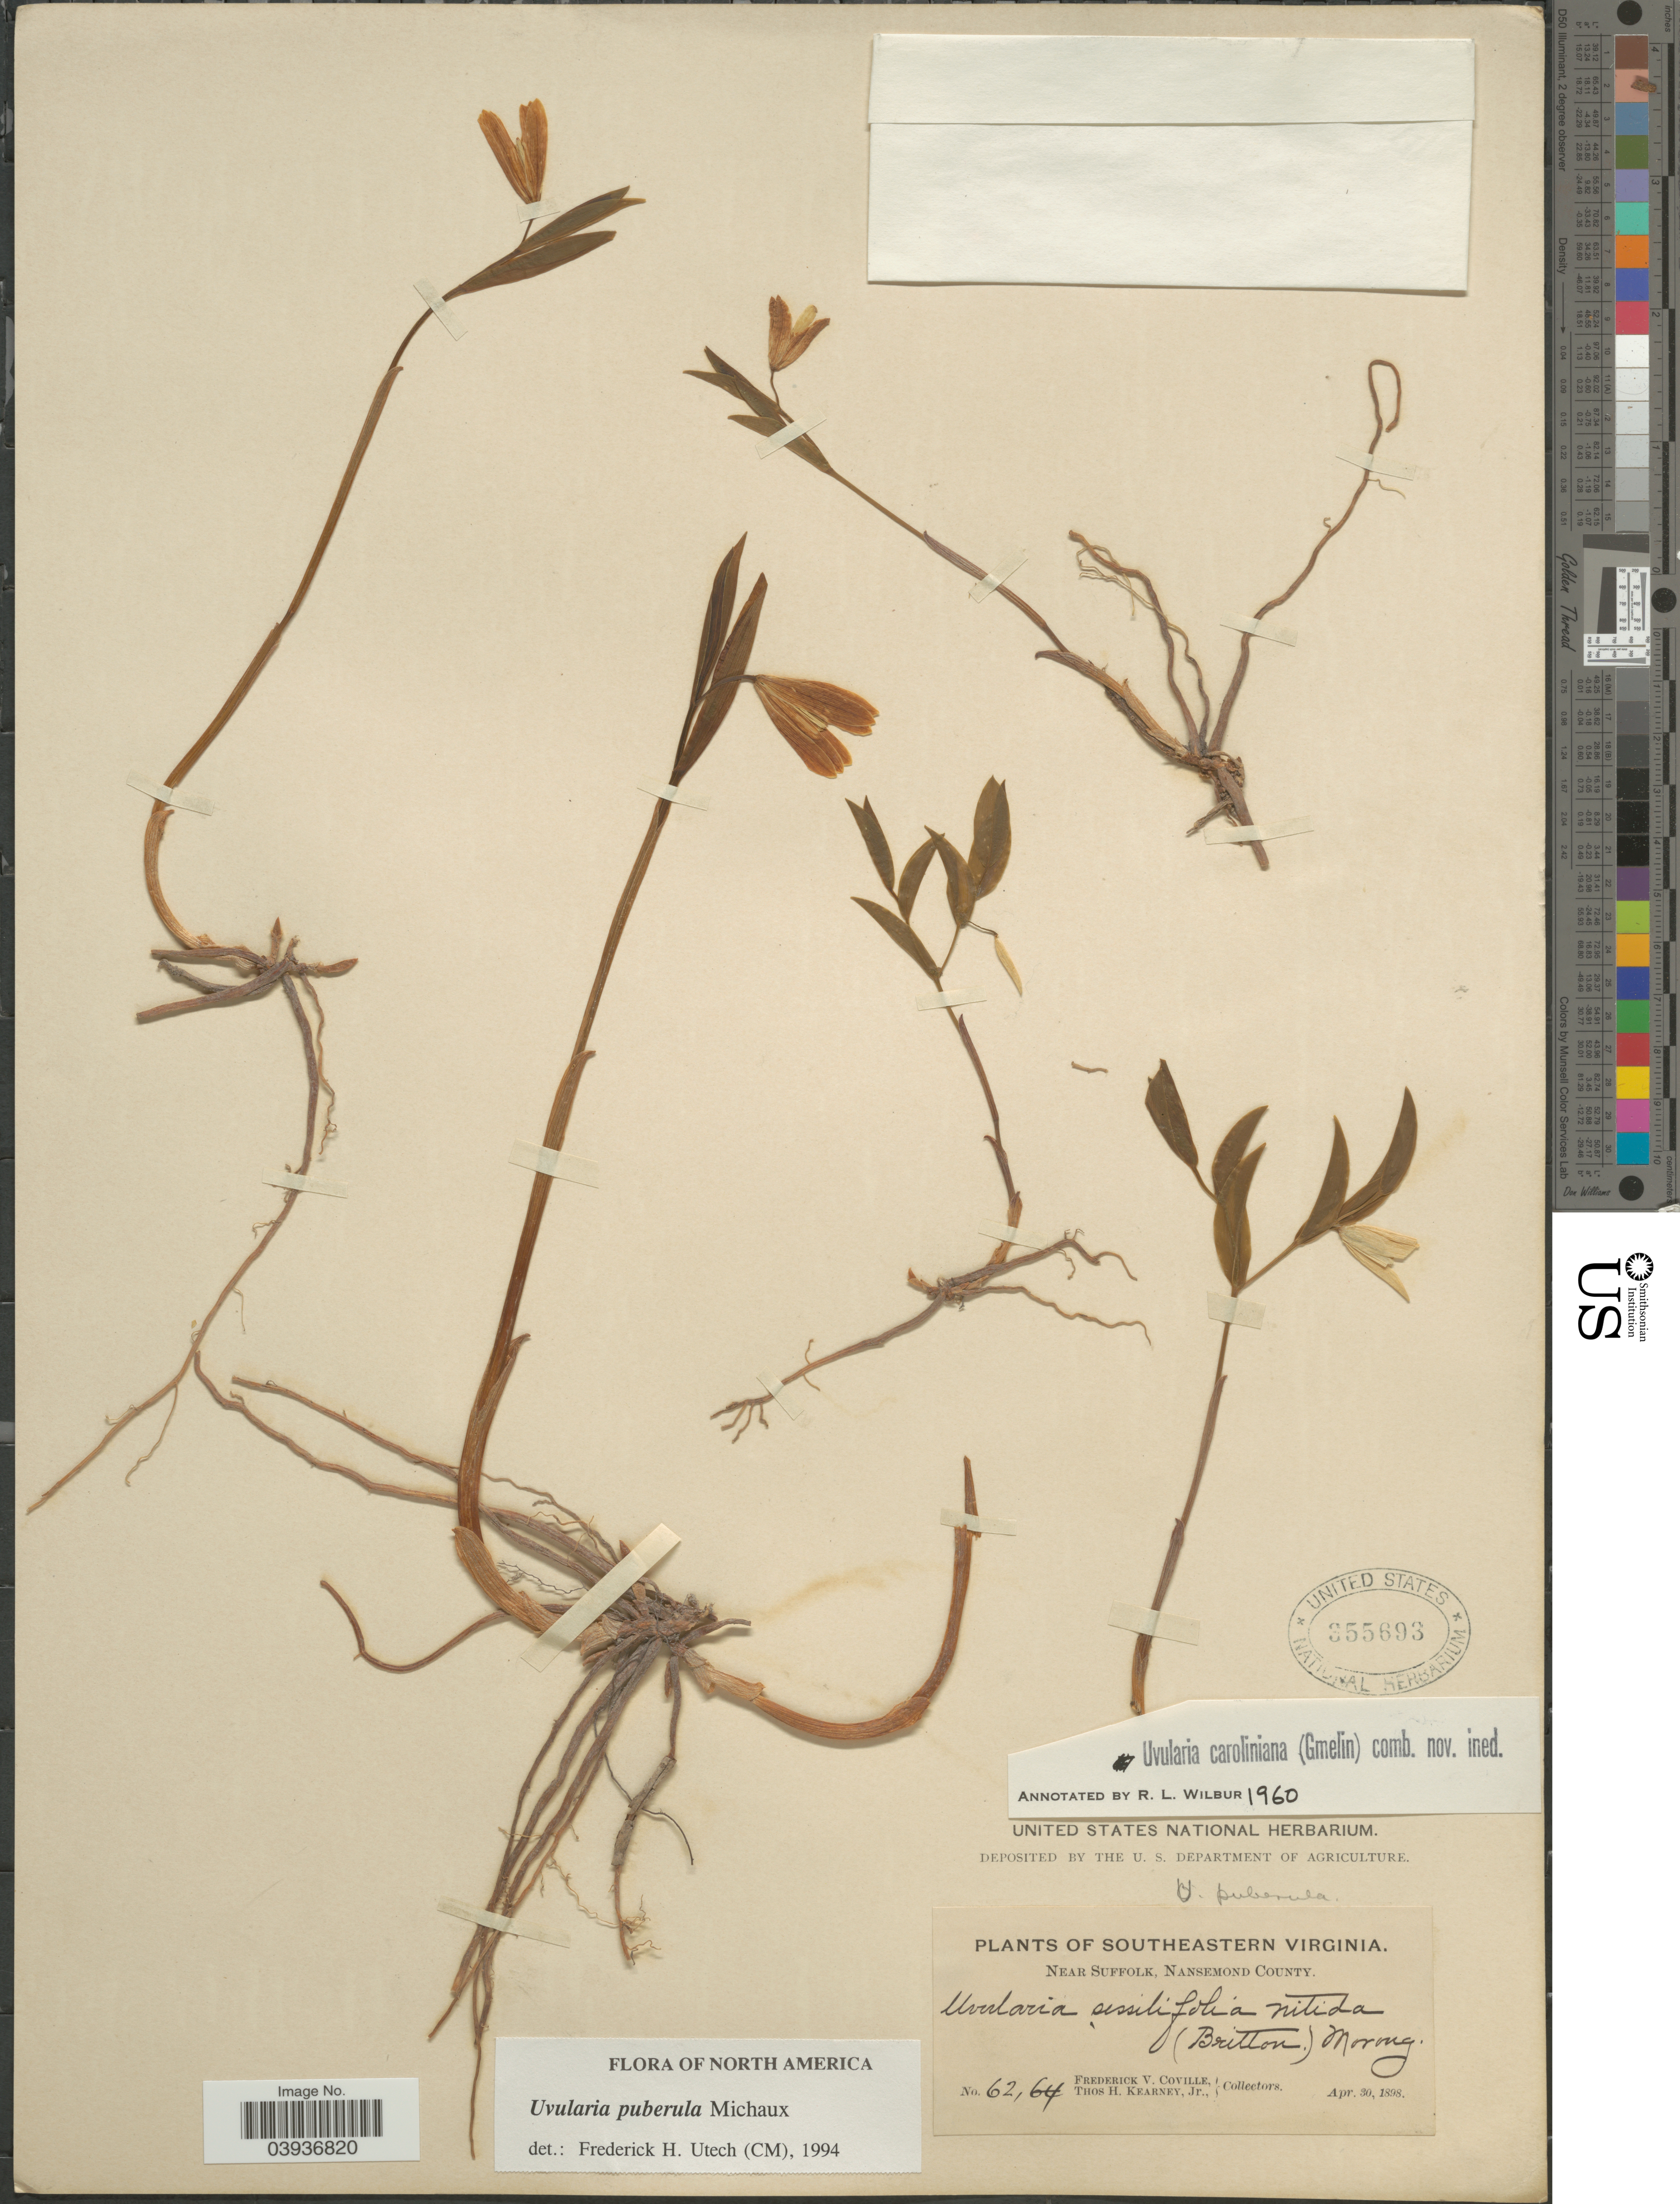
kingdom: Plantae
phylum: Tracheophyta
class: Liliopsida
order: Liliales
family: Colchicaceae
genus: Uvularia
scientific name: Uvularia puberula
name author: Michx.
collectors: F. V. Coville & T. H. Kearney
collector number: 62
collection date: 1898-04-30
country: United States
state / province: Virginia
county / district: City of Suffolk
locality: Southeastern Virginia. Near Suffolk, Nansemond County.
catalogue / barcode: US 355693